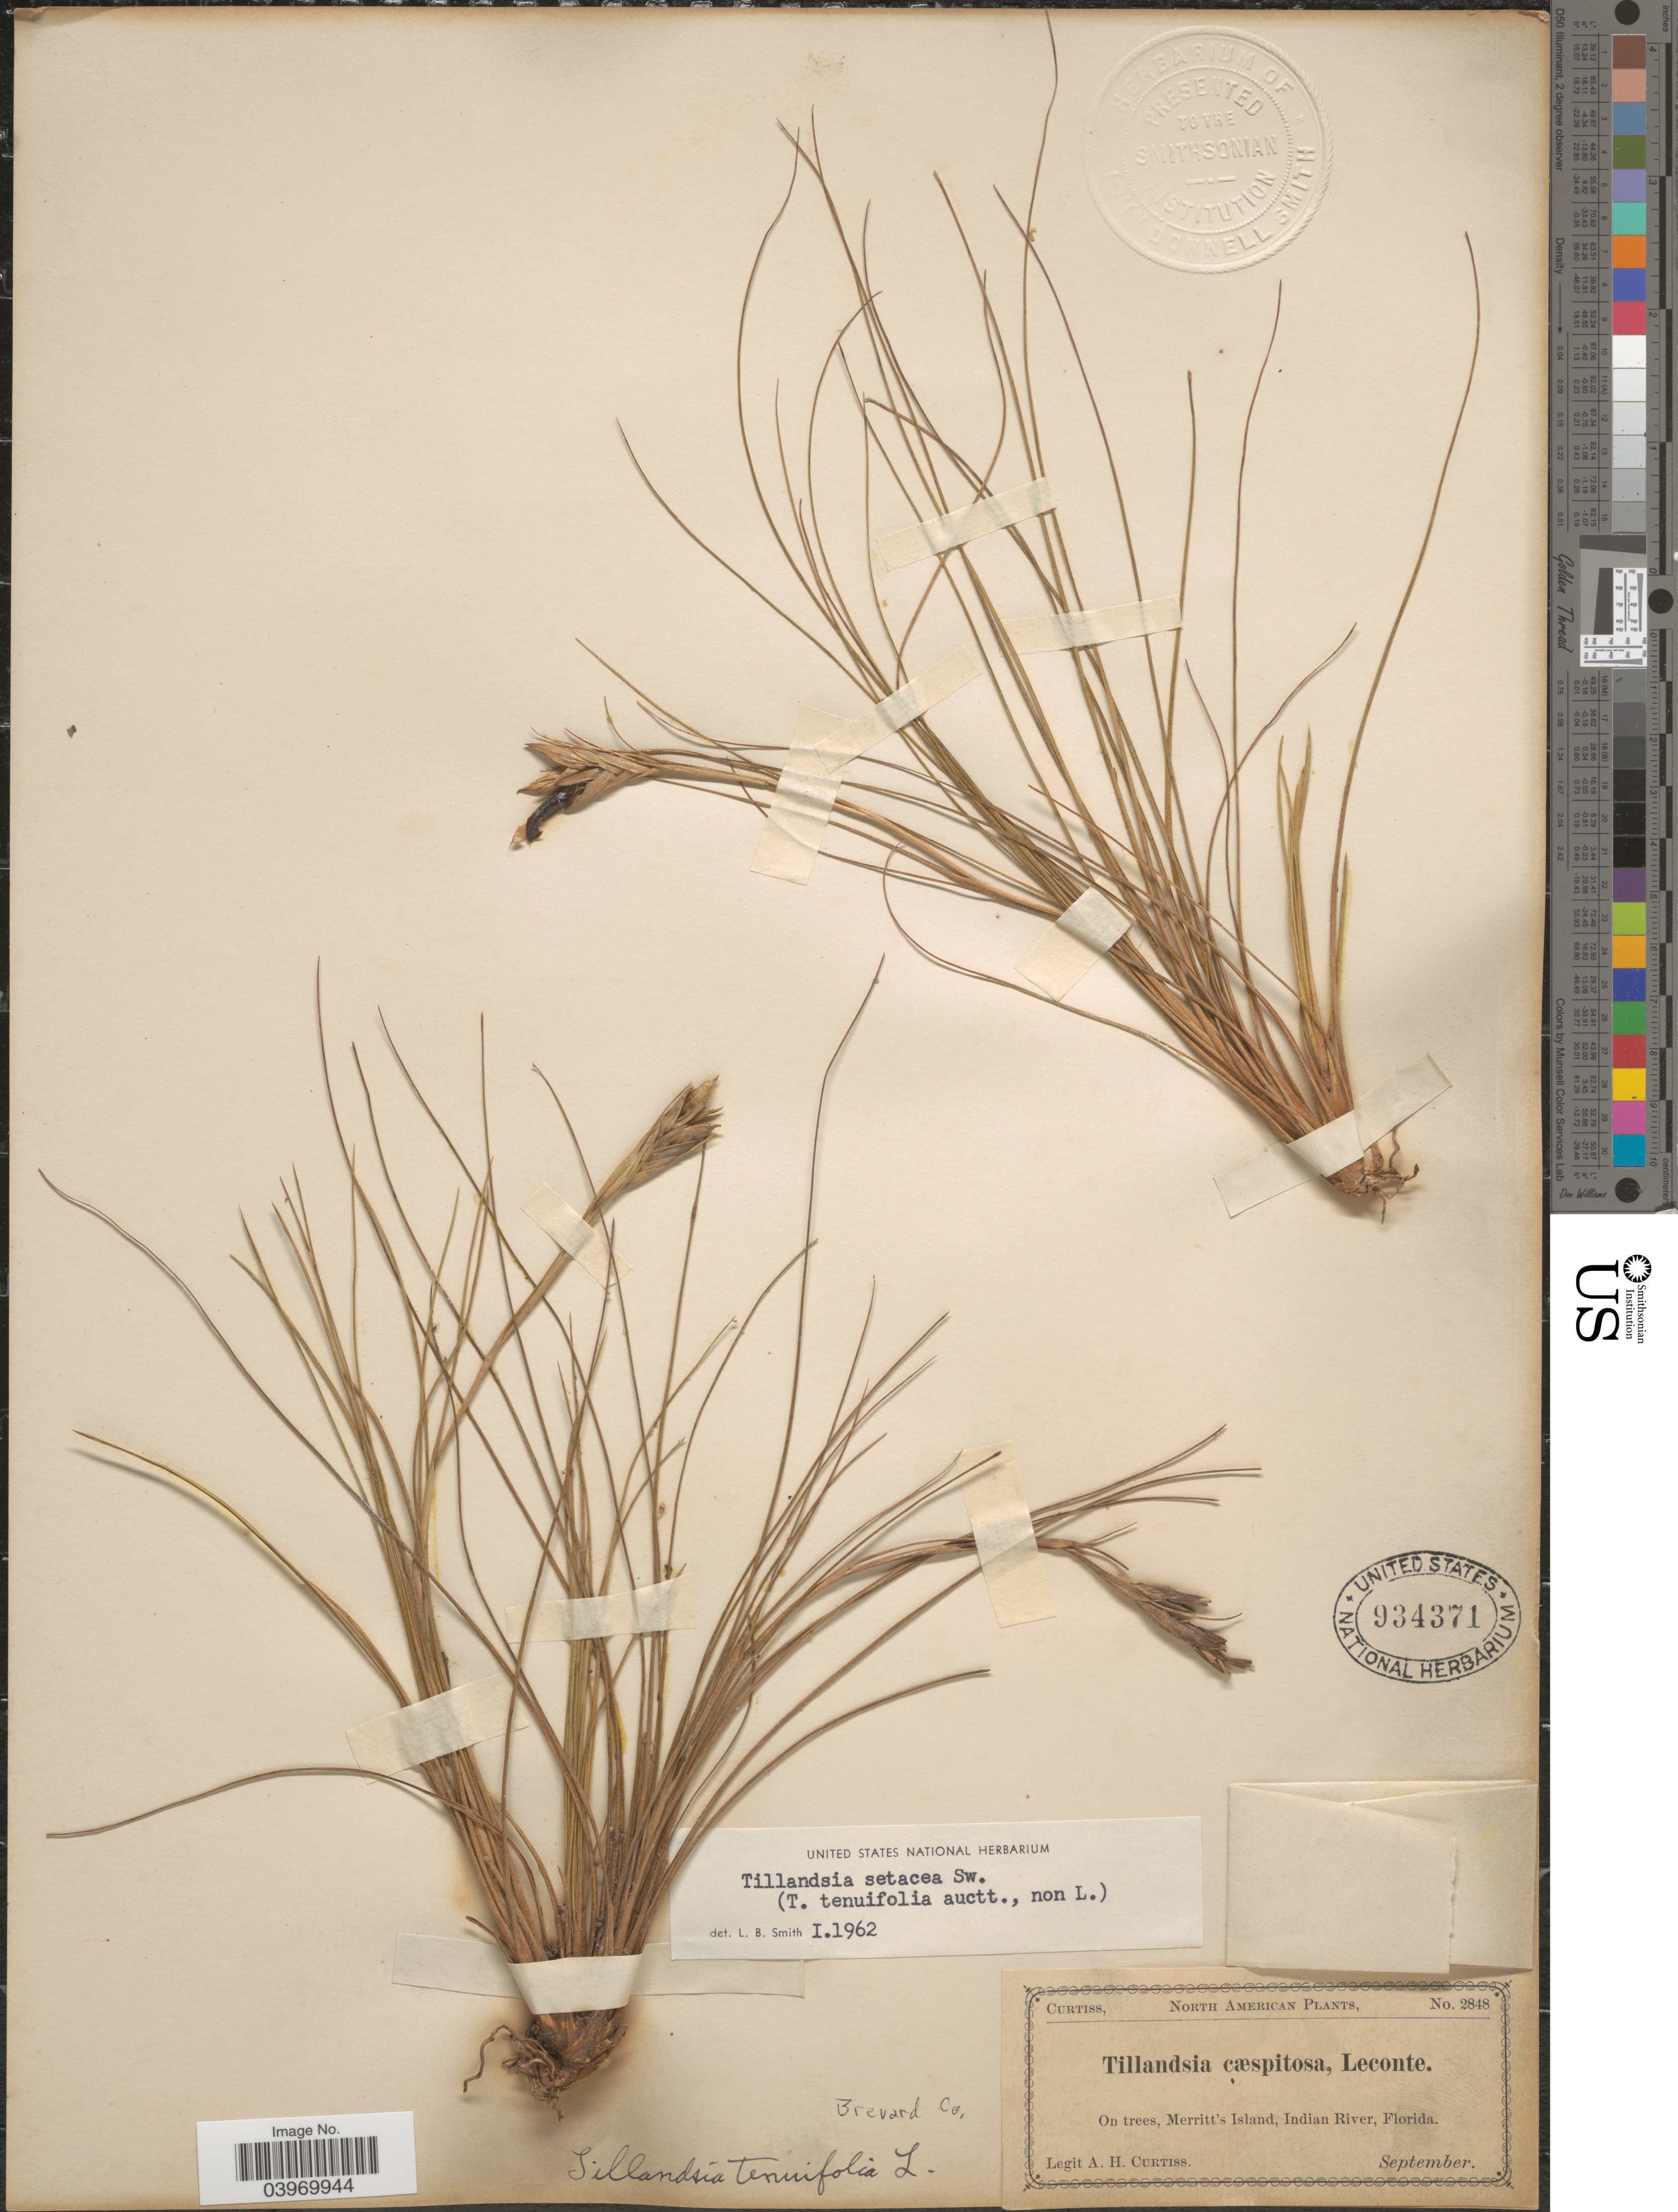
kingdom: Plantae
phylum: Tracheophyta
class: Liliopsida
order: Poales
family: Bromeliaceae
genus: Tillandsia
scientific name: Tillandsia setacea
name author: Sw.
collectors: A. H. Curtiss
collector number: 2848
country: United States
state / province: Florida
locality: On trees, Merritt's Island, Indian River. Brevard Co.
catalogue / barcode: US 934371